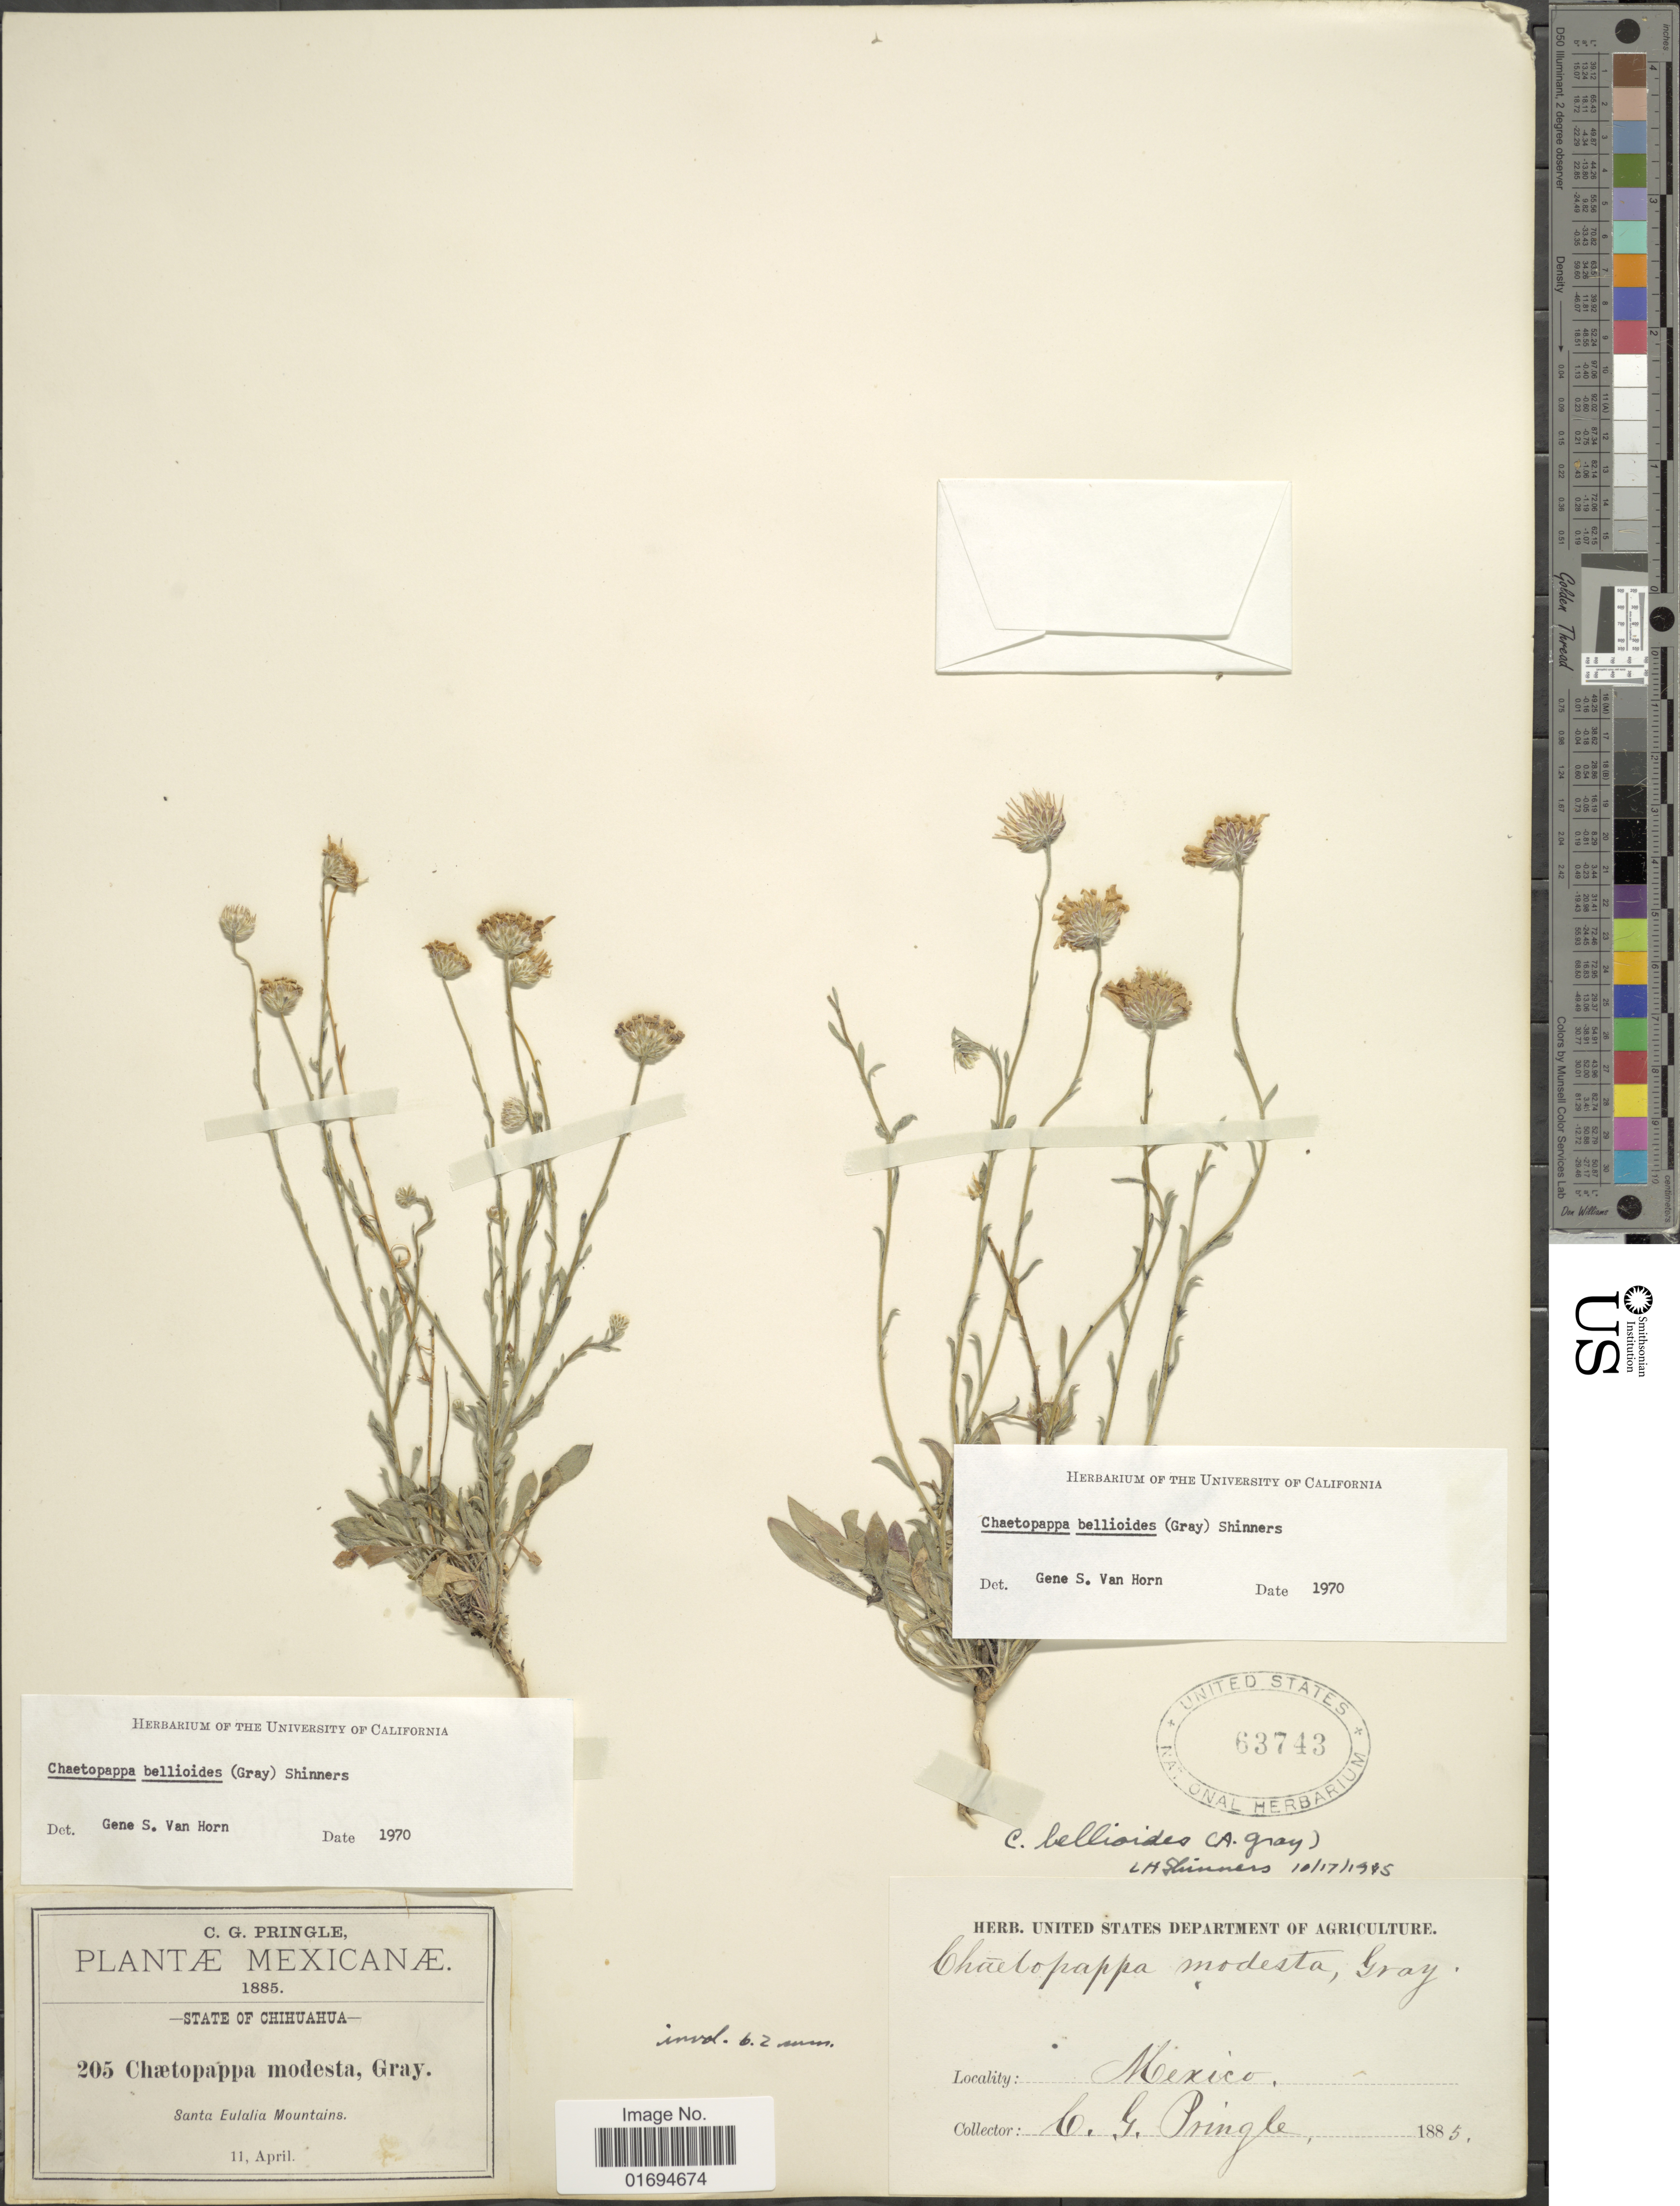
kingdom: Plantae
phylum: Tracheophyta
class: Magnoliopsida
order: Asterales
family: Asteraceae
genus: Chaetopappa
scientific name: Chaetopappa bellioides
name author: (A. Gray) Shinners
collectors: C. G. Pringle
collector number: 205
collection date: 1885-04-11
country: Mexico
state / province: Chihuahua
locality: Santa Eulalia Mountains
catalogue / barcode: US 63743